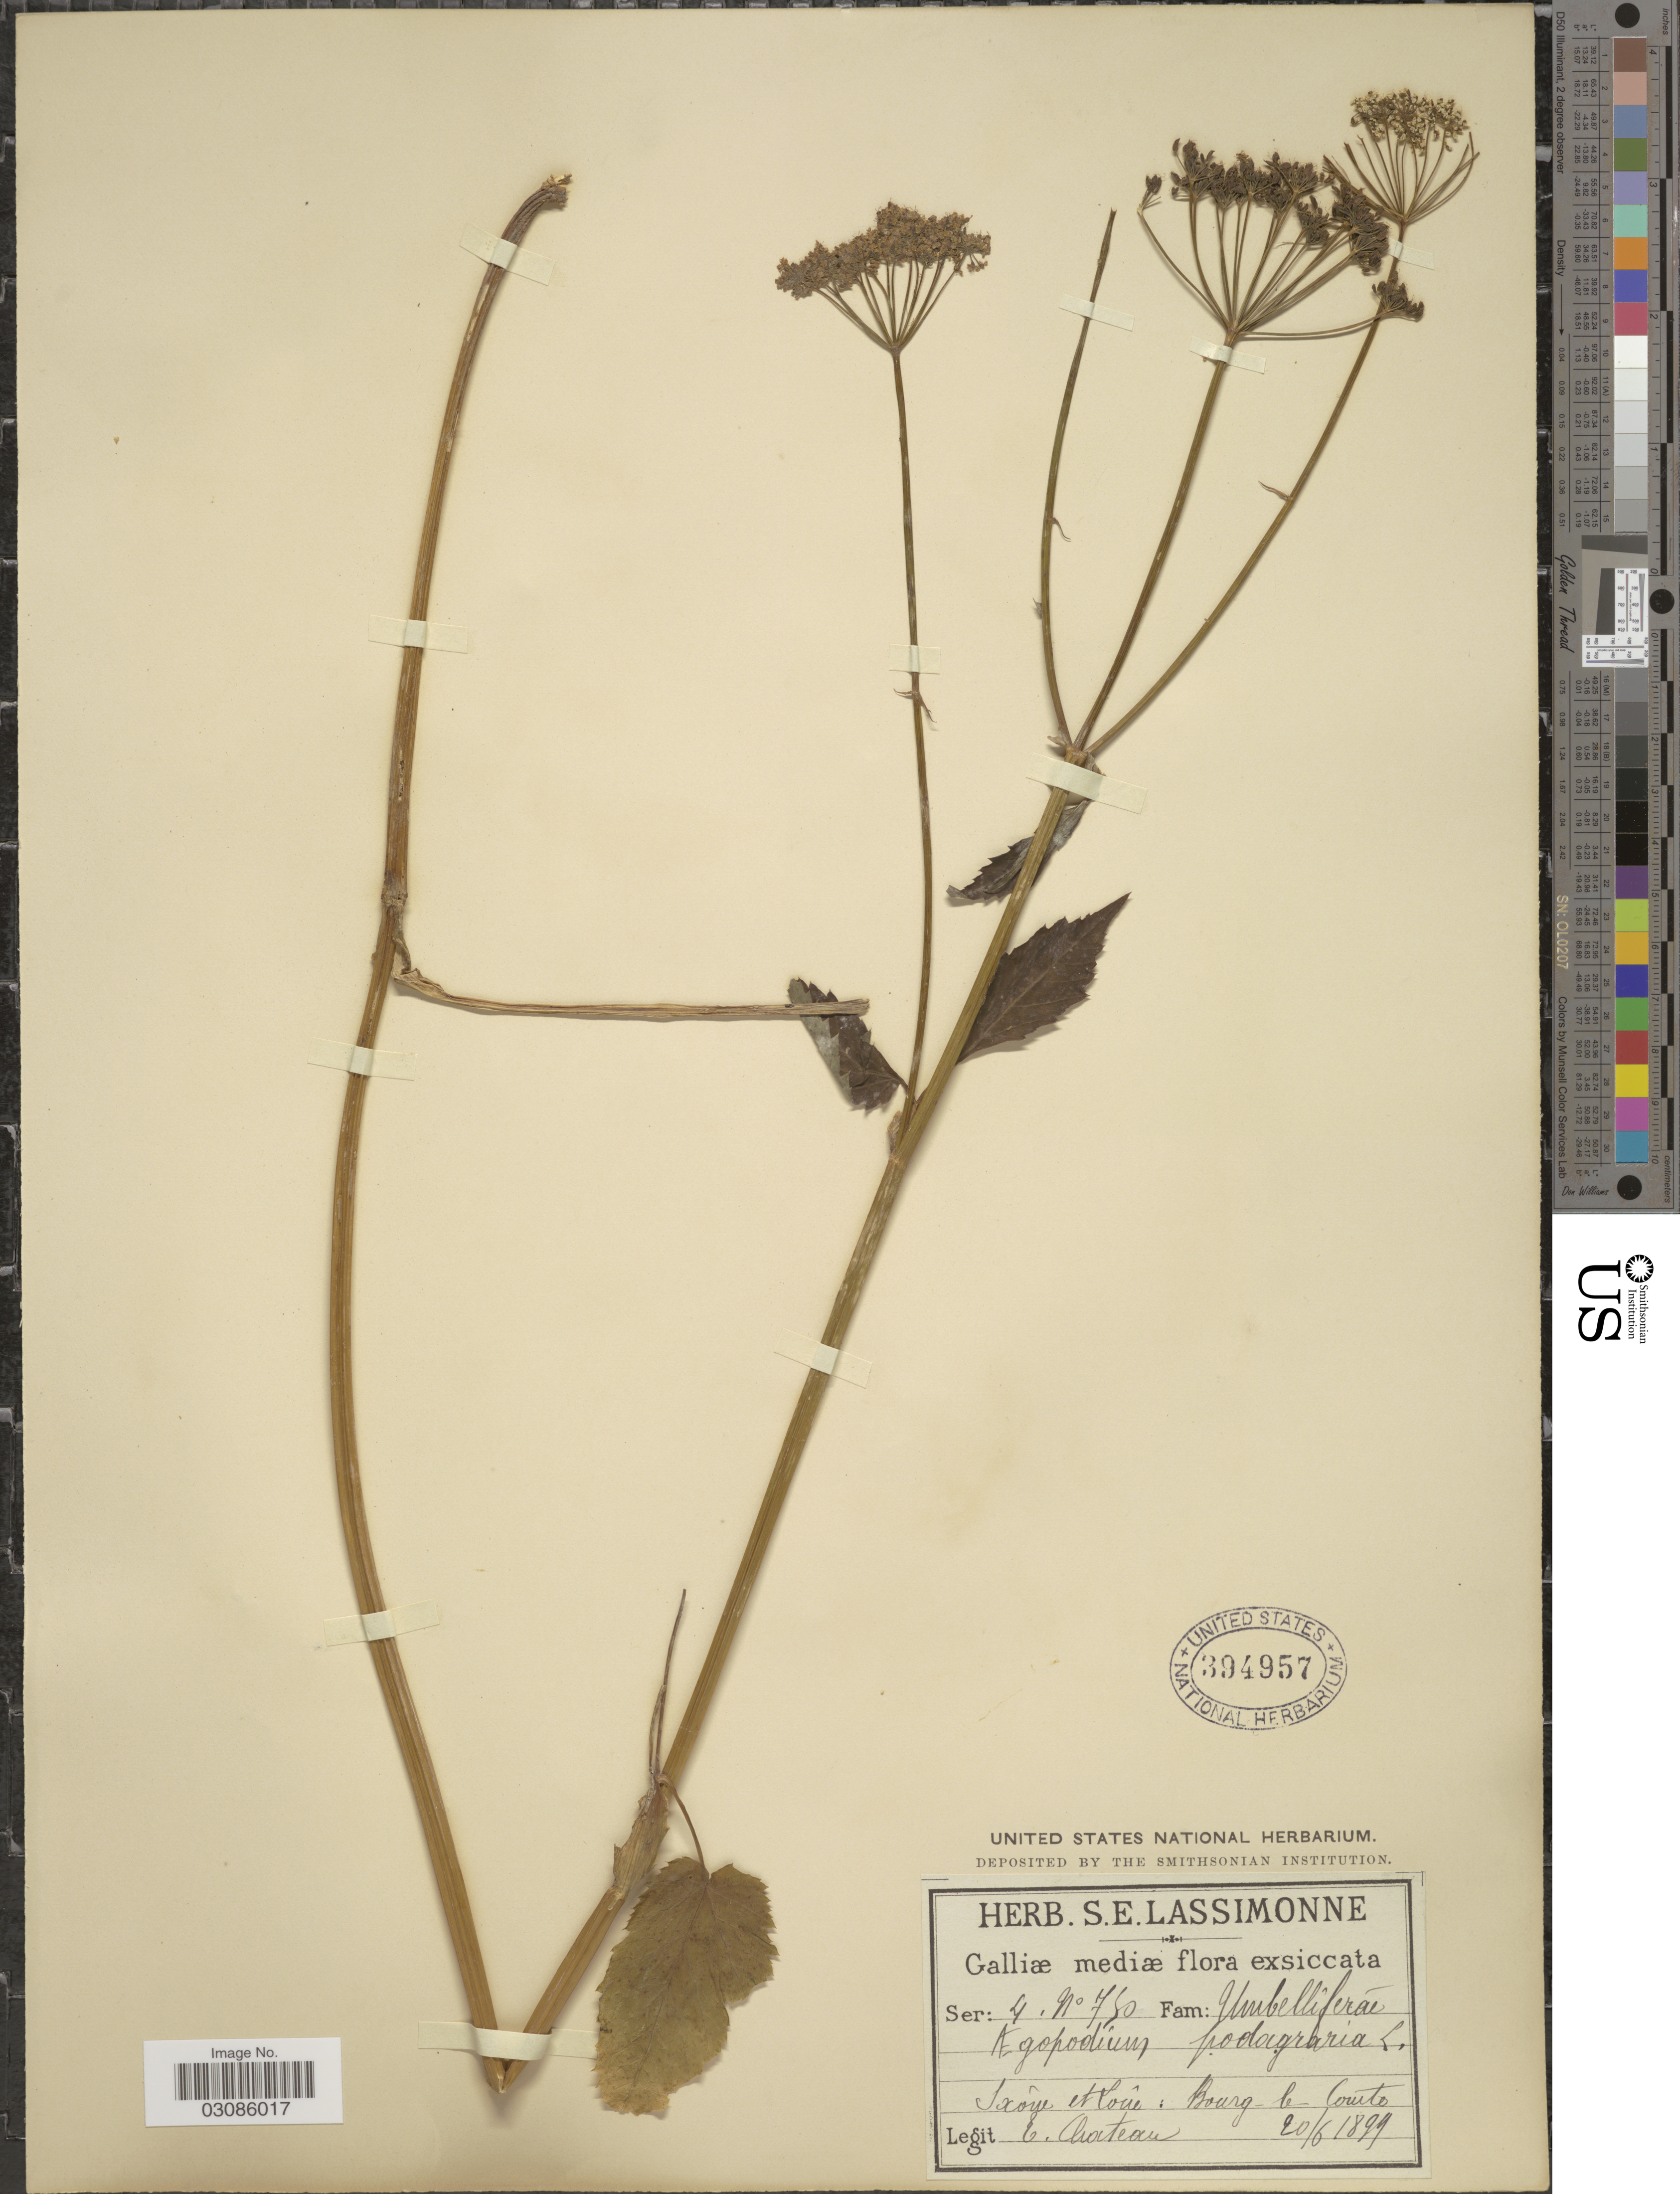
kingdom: Plantae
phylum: Tracheophyta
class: Magnoliopsida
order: Apiales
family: Apiaceae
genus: Aegopodium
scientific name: Aegopodium podagraria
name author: L.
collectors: E. Chateau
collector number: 750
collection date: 1899-06-20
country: France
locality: Galliæ mediæ, Saone et Loire: Bourg-le-Comte.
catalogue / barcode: US 394957